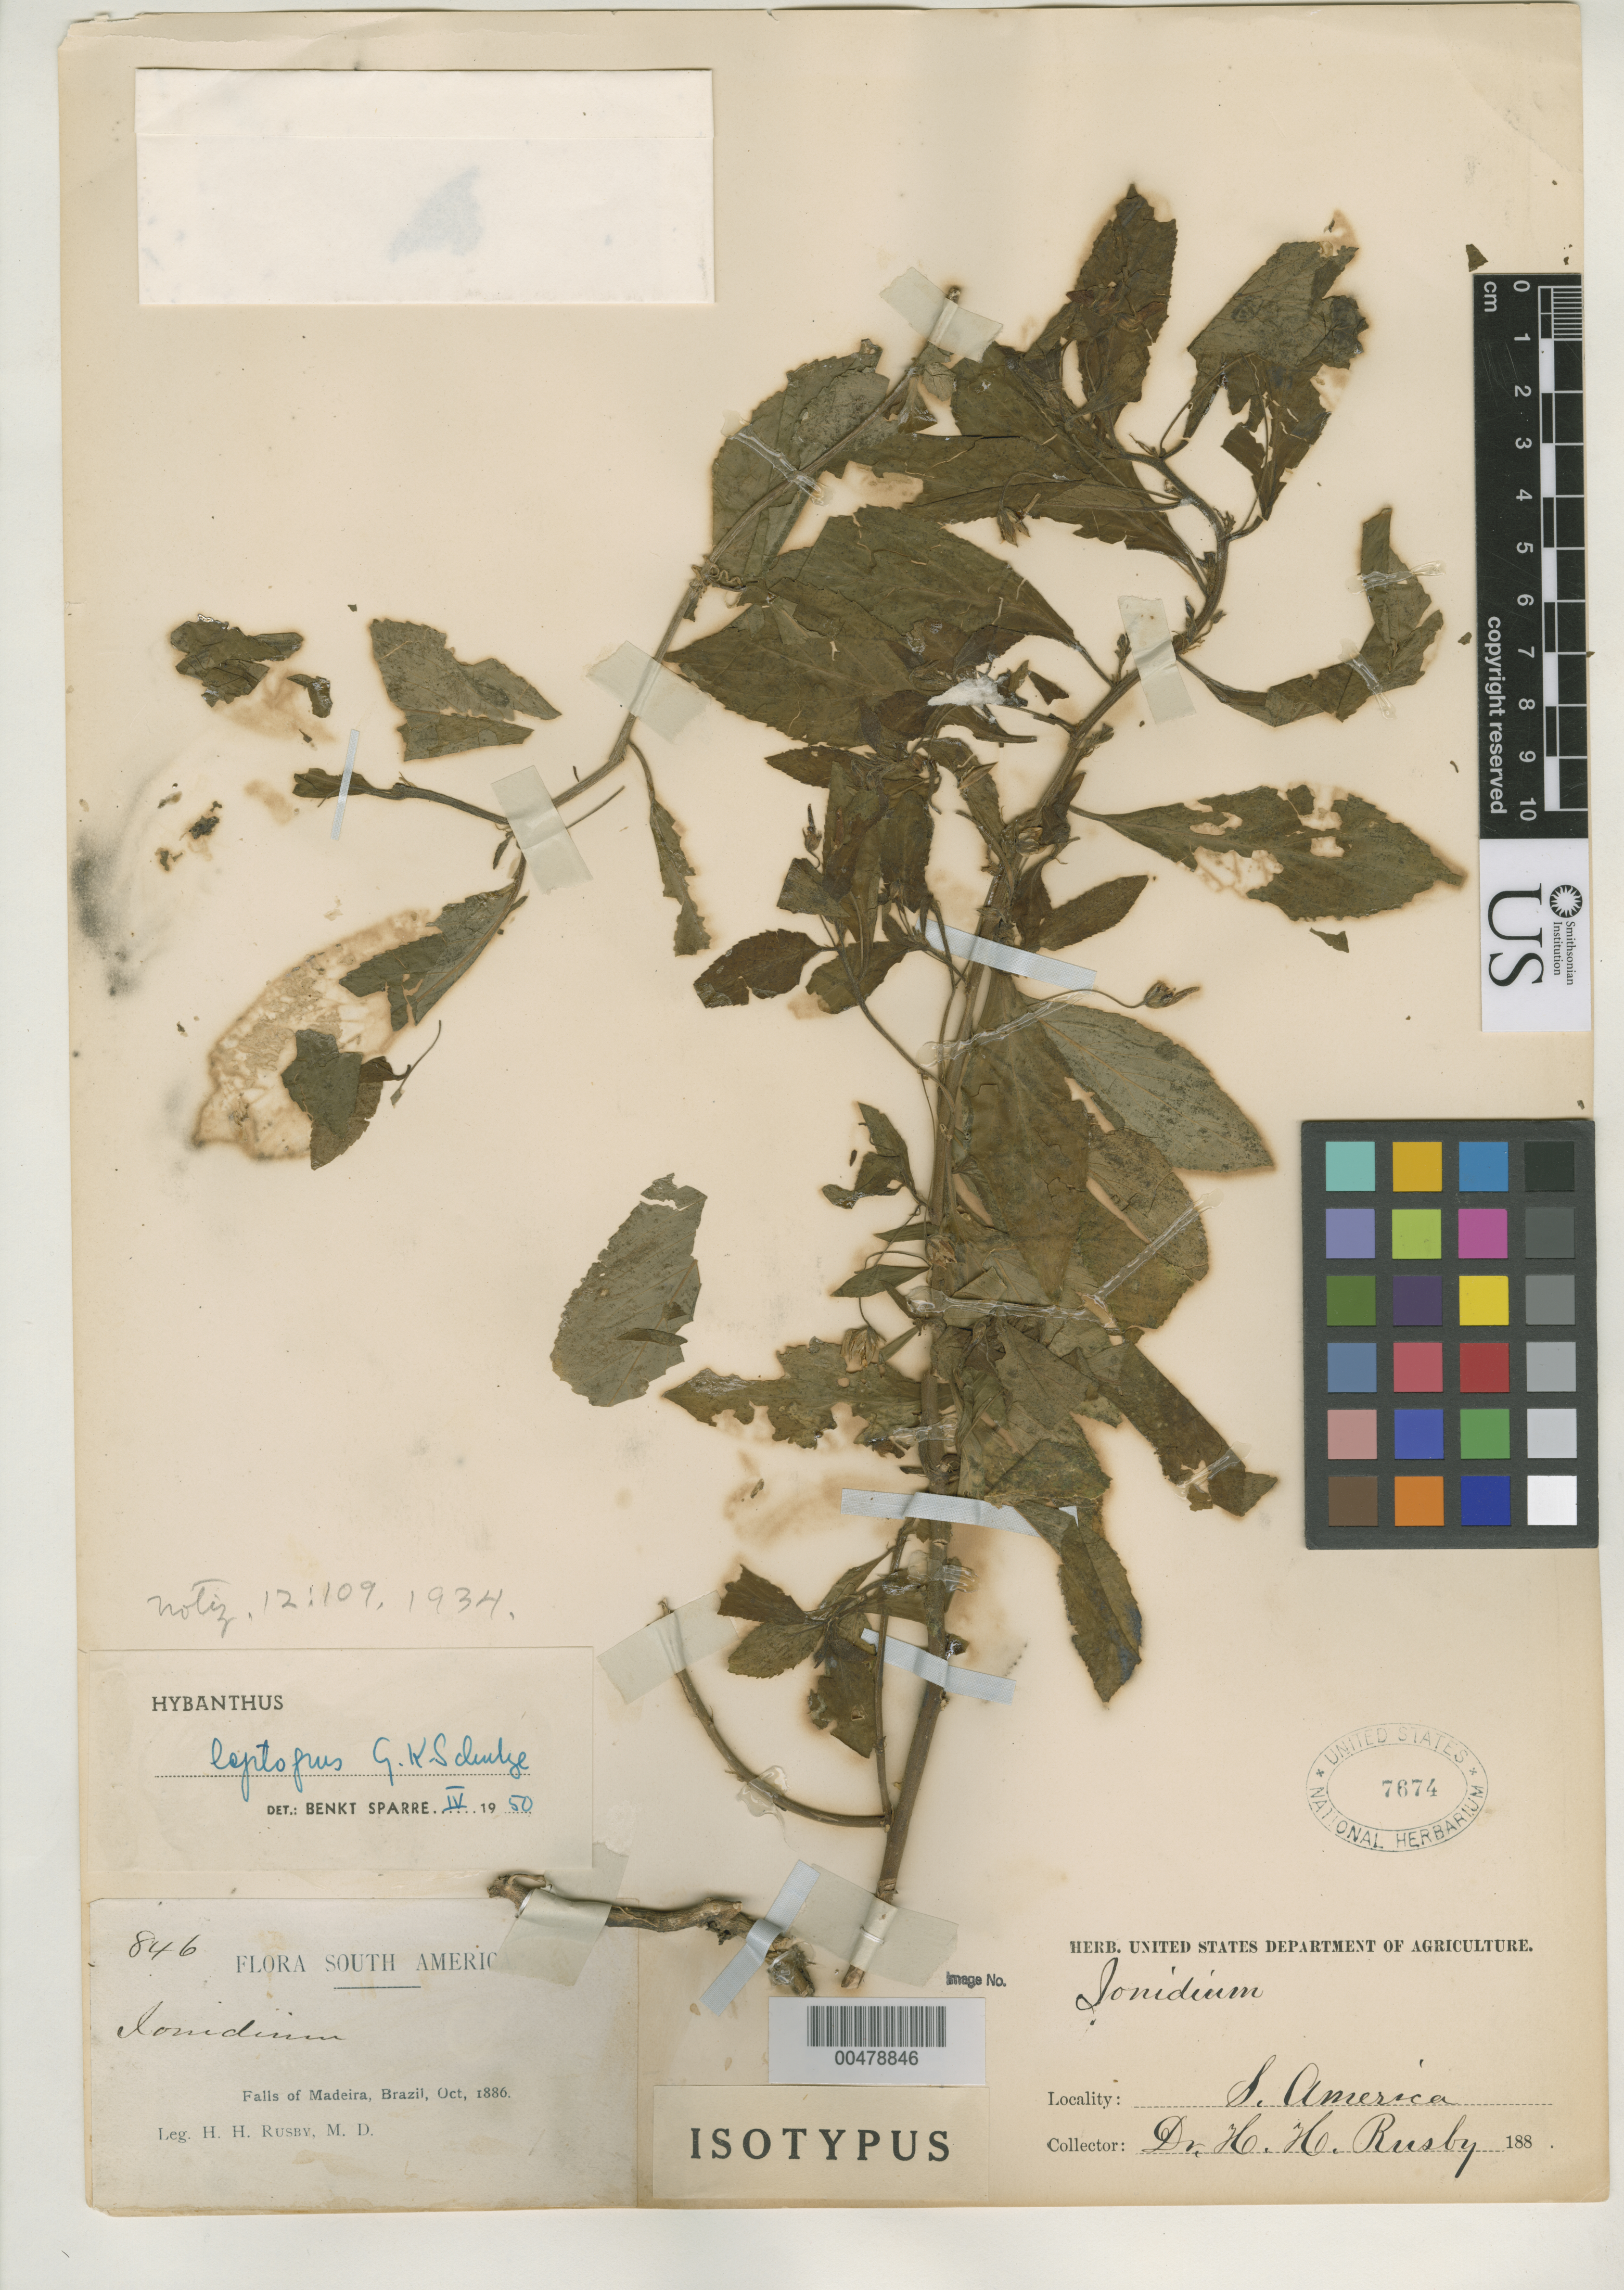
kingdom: Plantae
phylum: Tracheophyta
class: Magnoliopsida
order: Malpighiales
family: Violaceae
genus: Hybanthus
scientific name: Hybanthus leptopus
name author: Schulze-Menz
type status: Isotype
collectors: H. H. Rusby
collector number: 846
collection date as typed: Oct 1886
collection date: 1886-10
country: Brazil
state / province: Rondônia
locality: Falls of Madeira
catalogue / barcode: US 7674